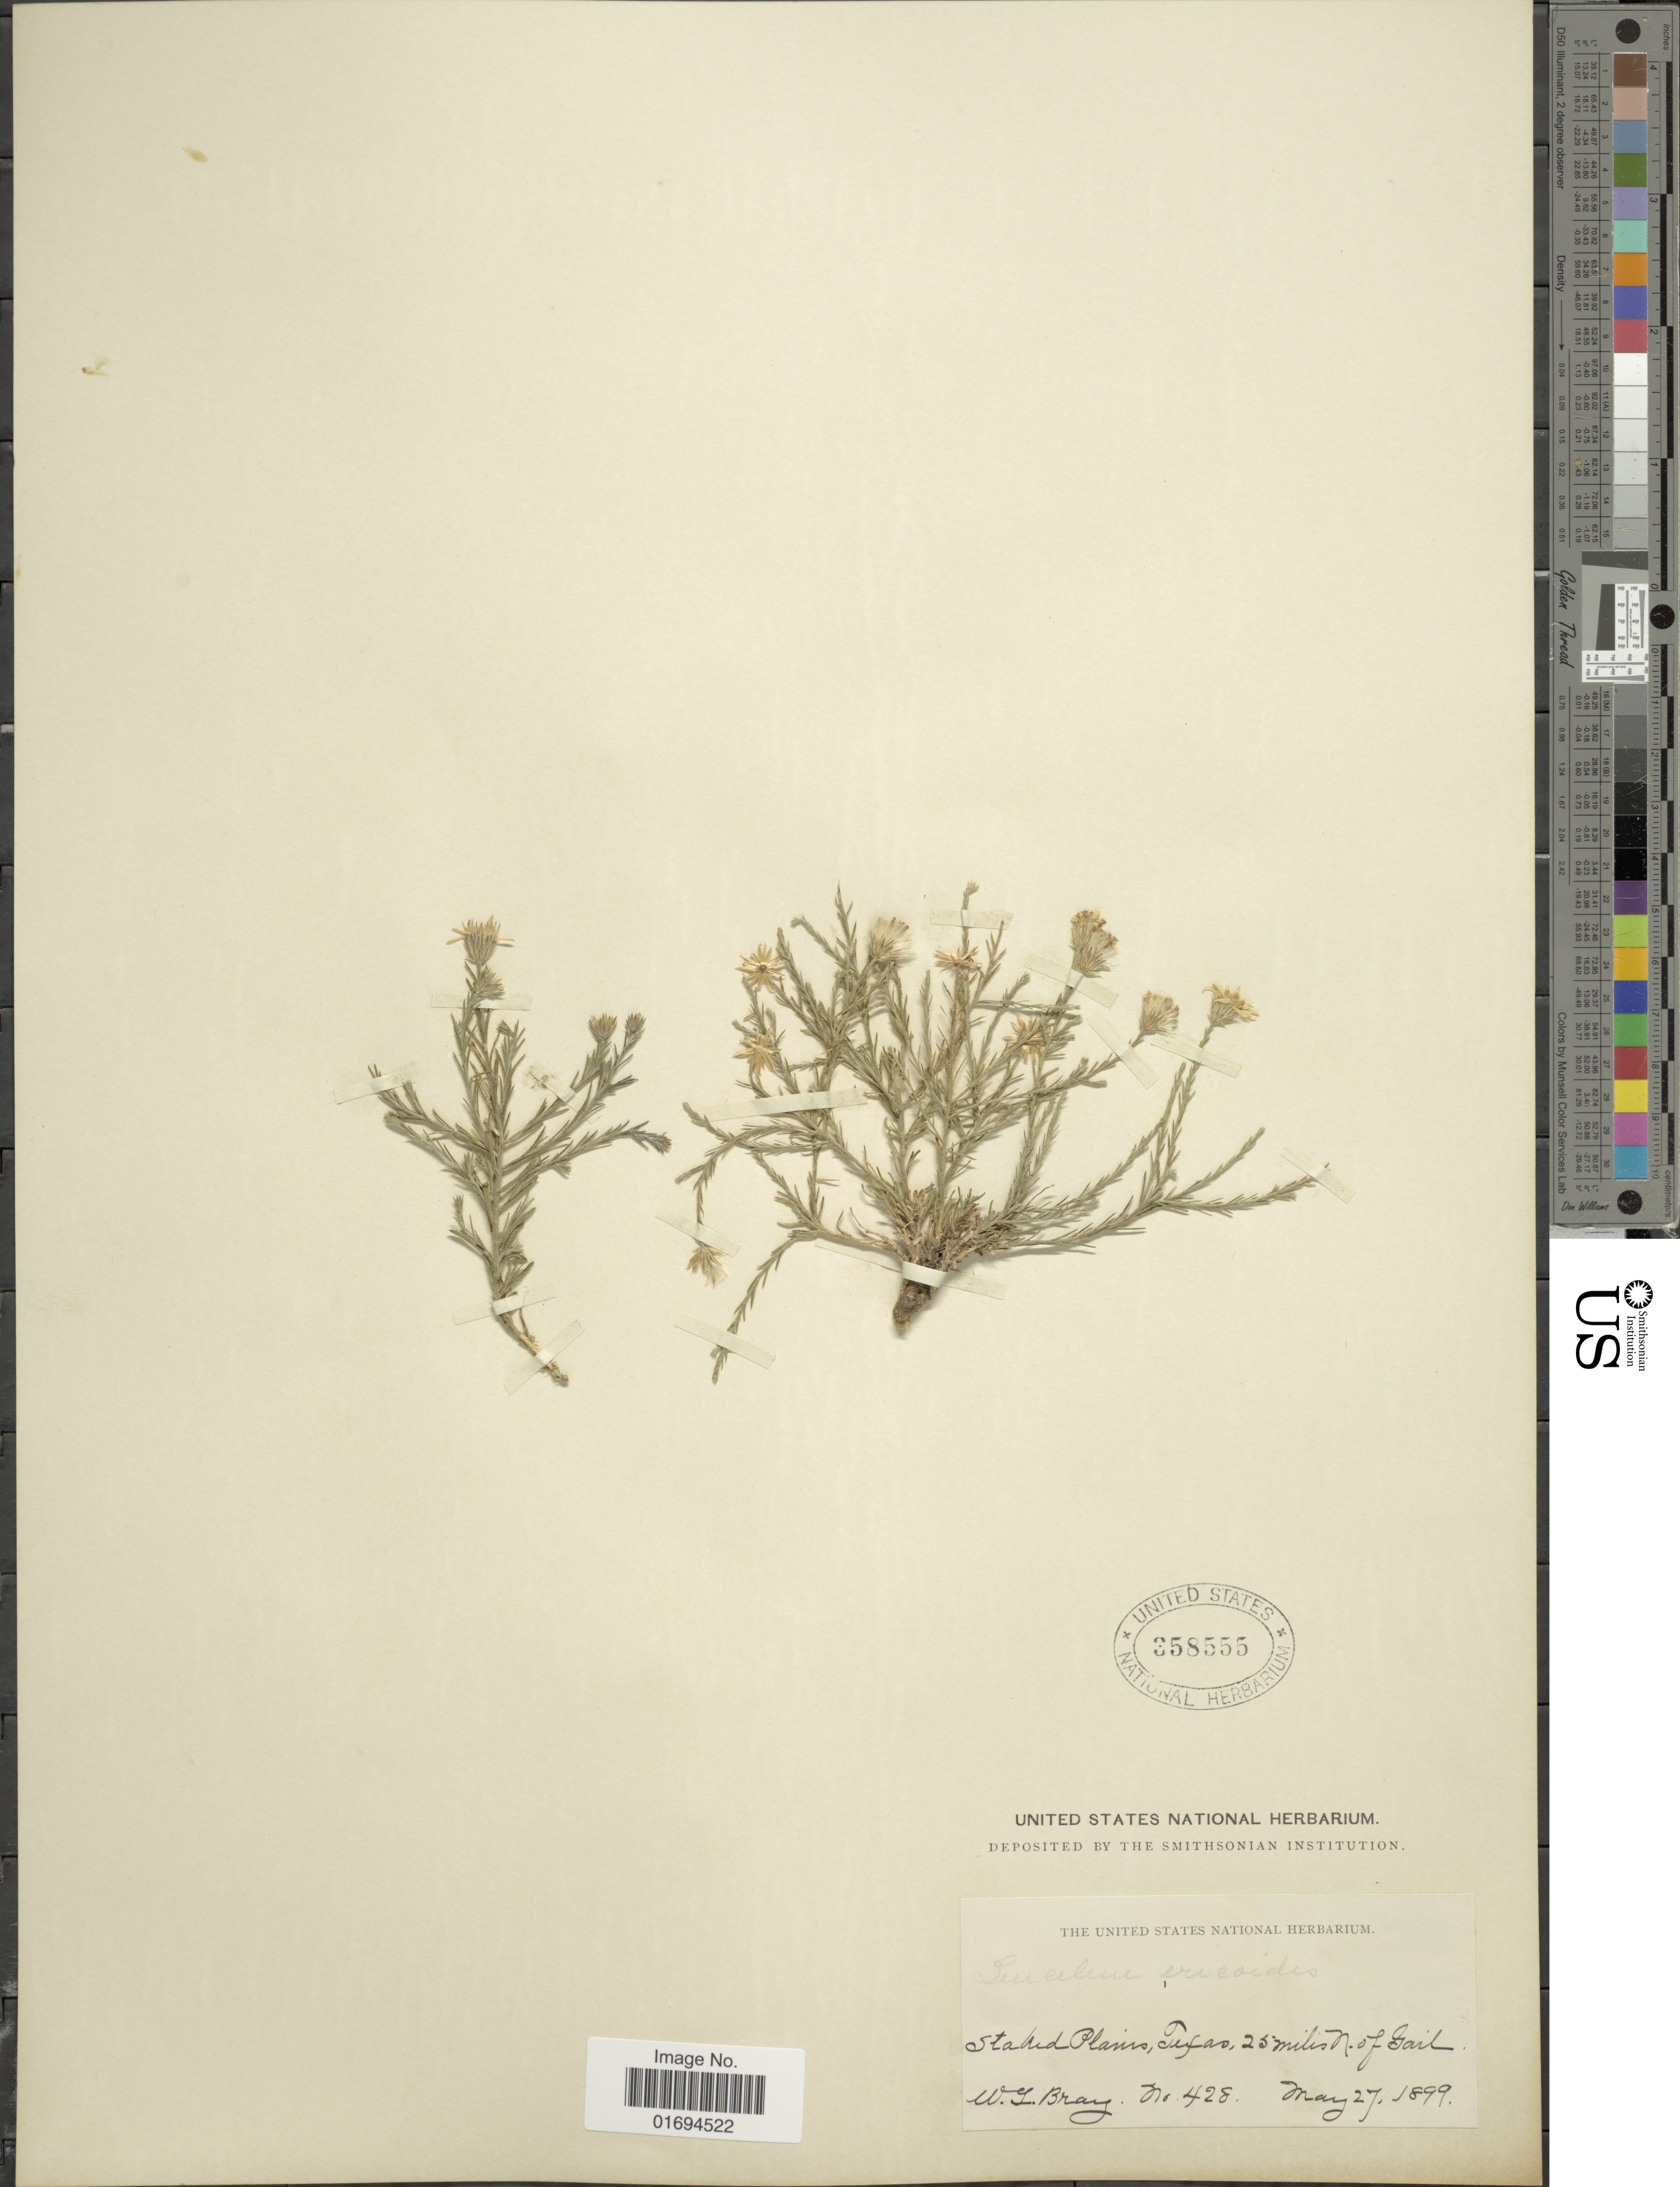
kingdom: Plantae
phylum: Tracheophyta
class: Magnoliopsida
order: Asterales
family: Asteraceae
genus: Chaetopappa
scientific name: Chaetopappa ericoides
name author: (Torr.) G.L. Nesom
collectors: W. L. Bray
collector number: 428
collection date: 1899-05-27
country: United States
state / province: Texas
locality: Staked Plains, Texas, 25 miles N. of Gail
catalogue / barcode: US 358555